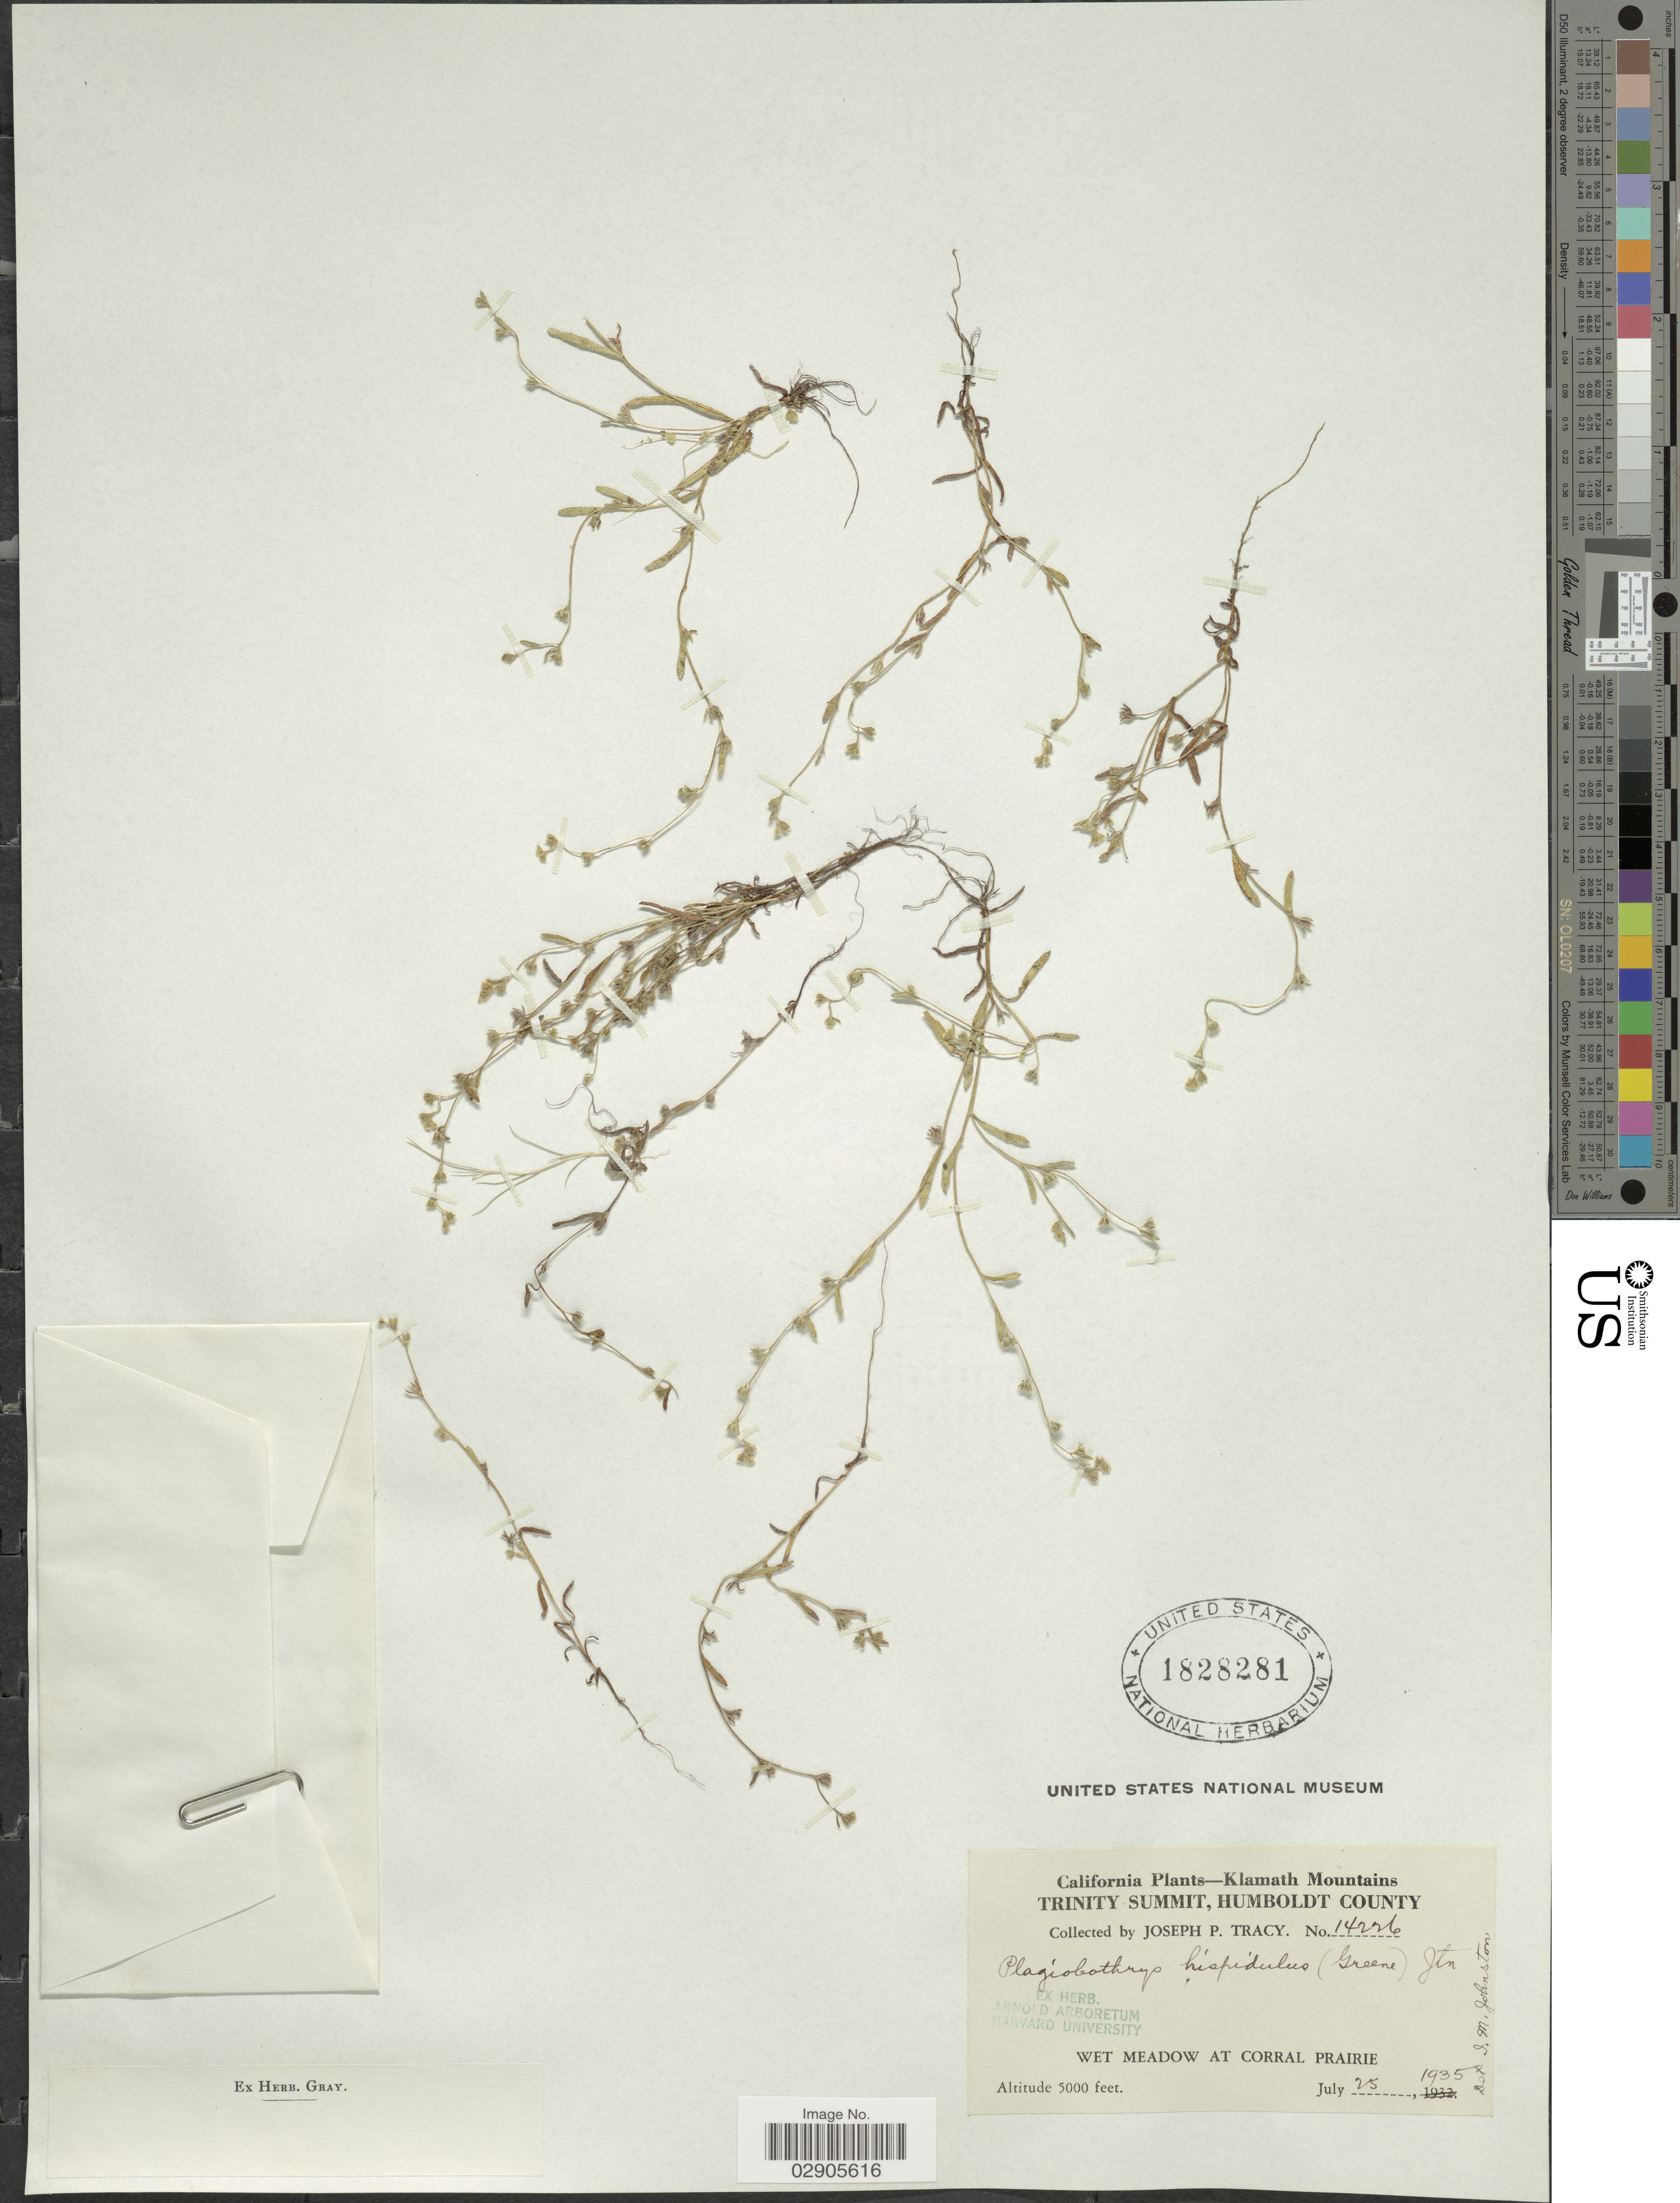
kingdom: Plantae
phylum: Tracheophyta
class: Magnoliopsida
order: Boraginales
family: Boraginaceae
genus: Plagiobothrys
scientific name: Plagiobothrys hispidulus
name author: (Greene) I.M. Johnst.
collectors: J. Tracy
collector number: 14226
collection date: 1935-07-25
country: United States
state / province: California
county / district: Humboldt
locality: Klamath Mountains. Trinity Summit, Humboldt County. Wet Meadow at Corral Prairie.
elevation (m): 1524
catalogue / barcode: US 1828281